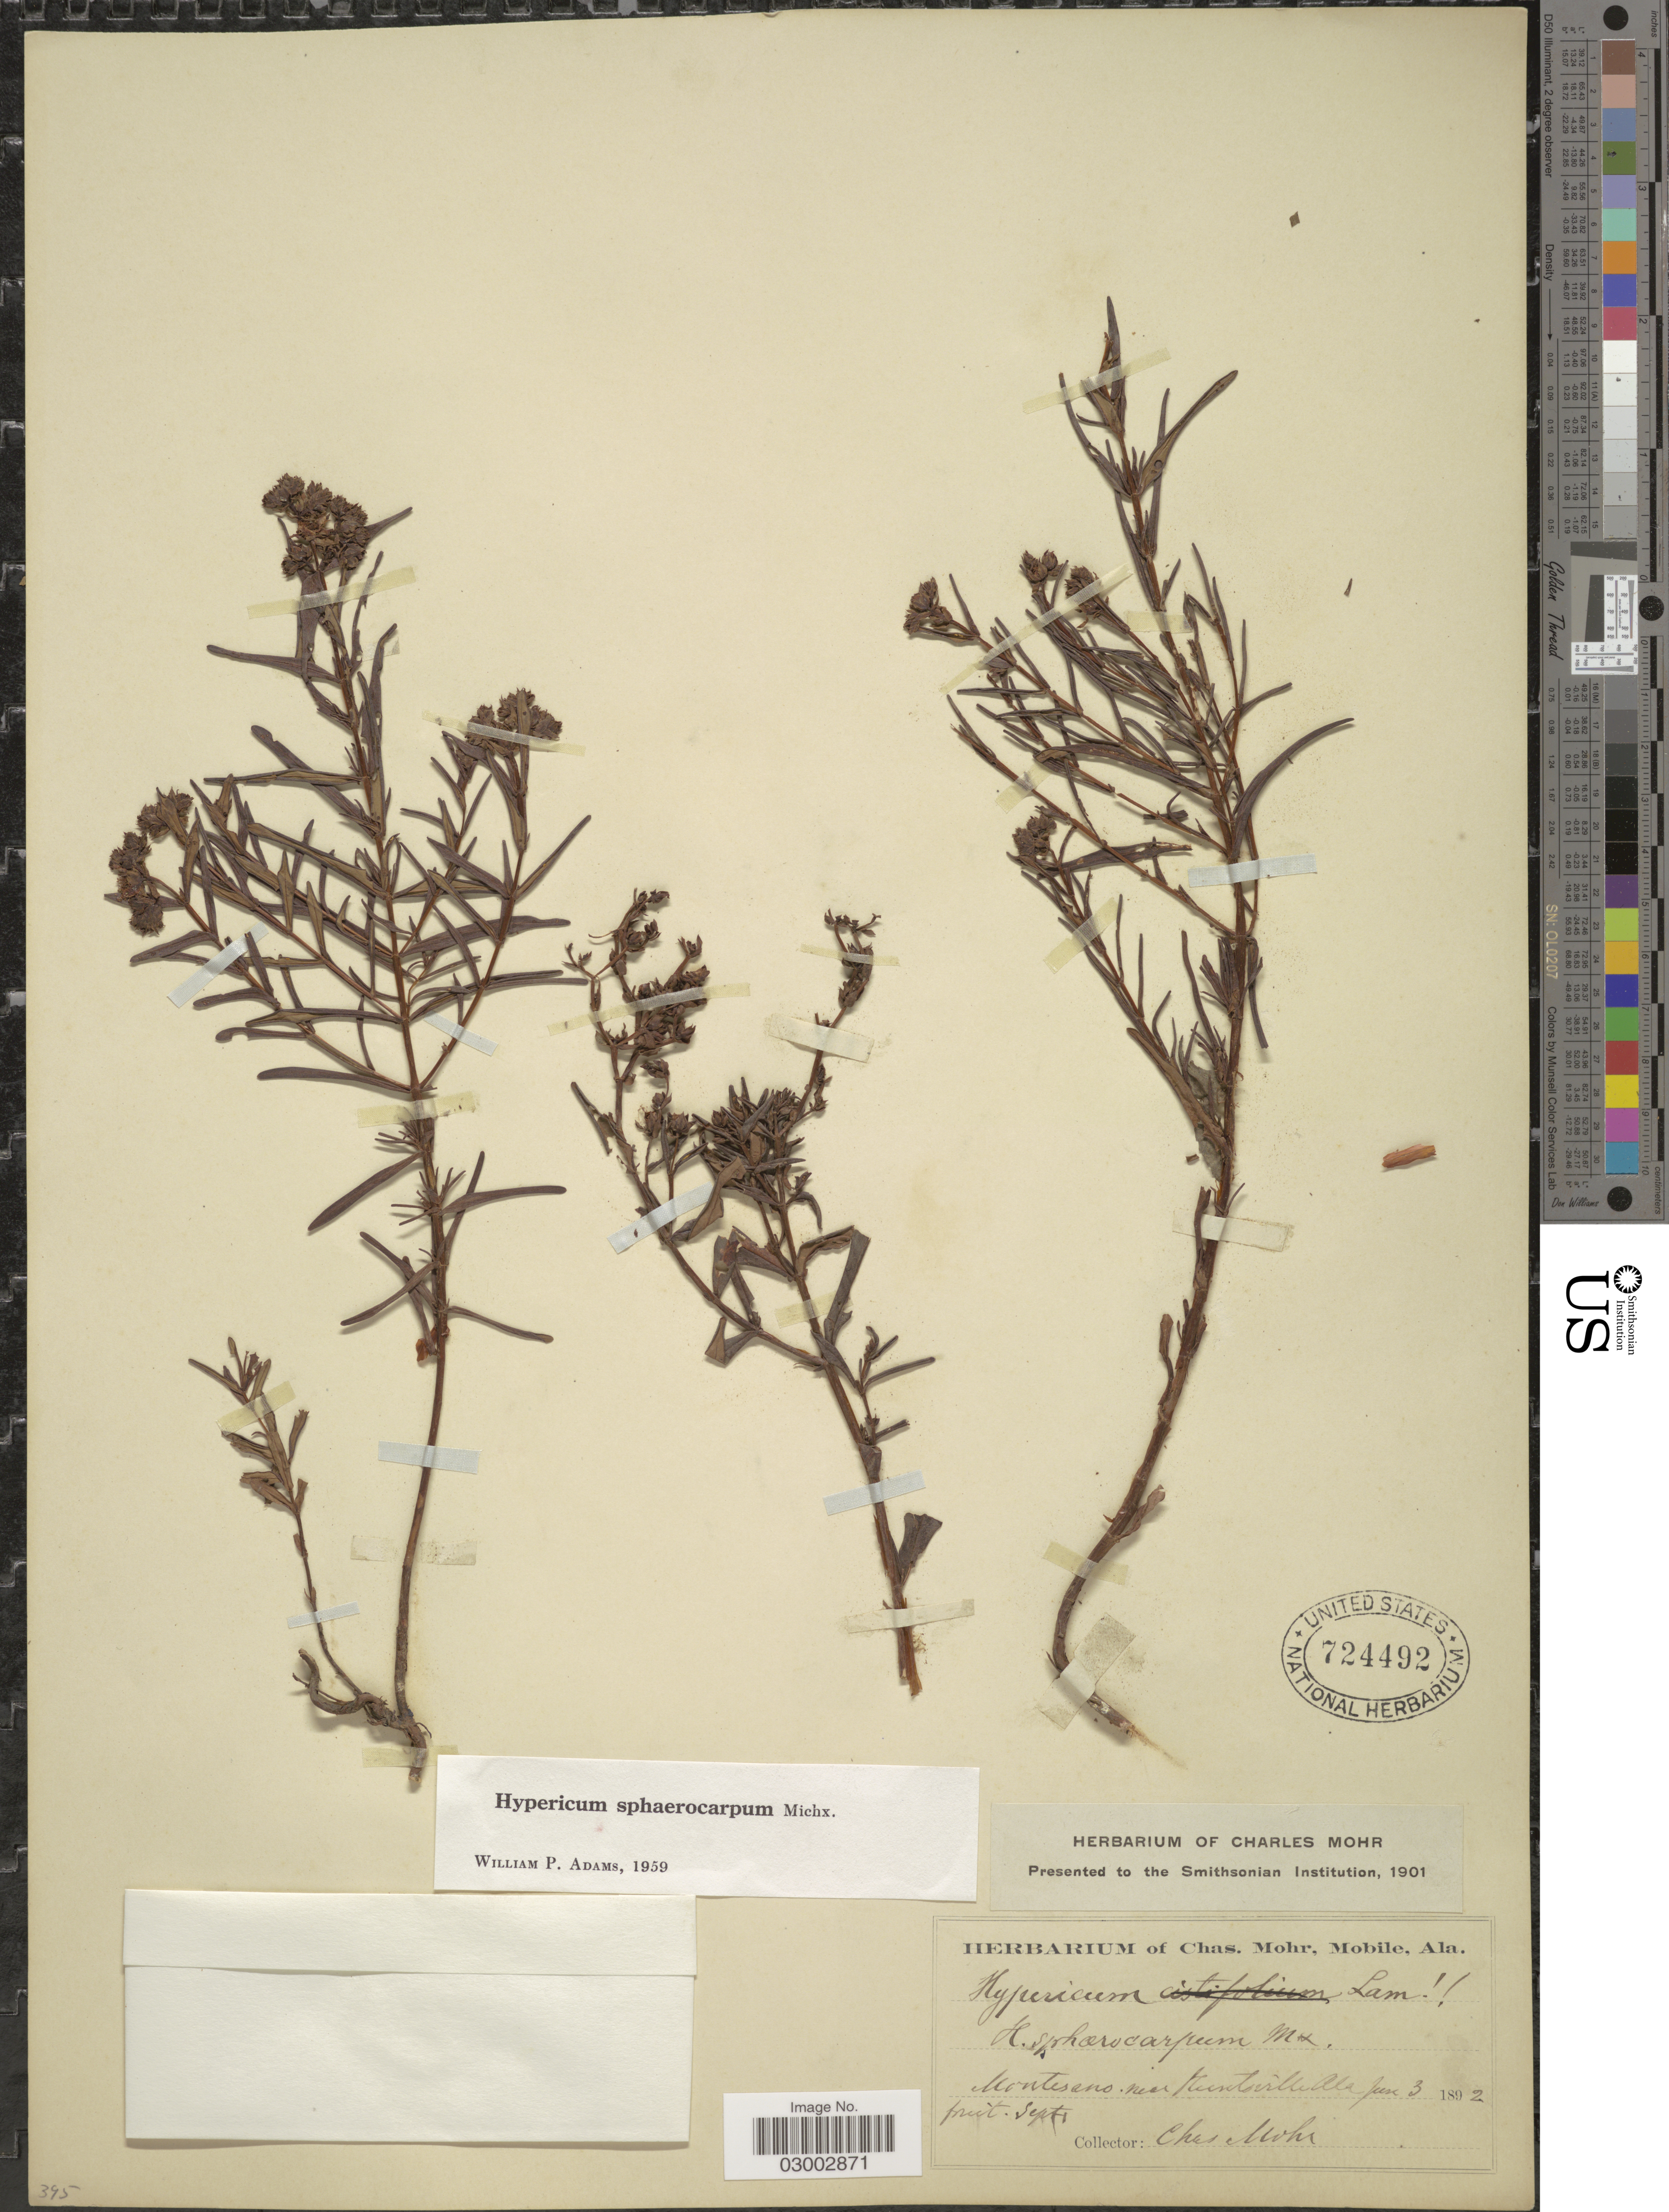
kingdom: Plantae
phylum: Tracheophyta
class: Magnoliopsida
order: Malpighiales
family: Hypericaceae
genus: Hypericum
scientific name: Hypericum sphaerocarpum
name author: Michx.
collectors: Mohr, C. T. (herbarium)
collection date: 1892-06-03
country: United States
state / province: Alabama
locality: Montesano near Huntsville. Ala.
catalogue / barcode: US 724492